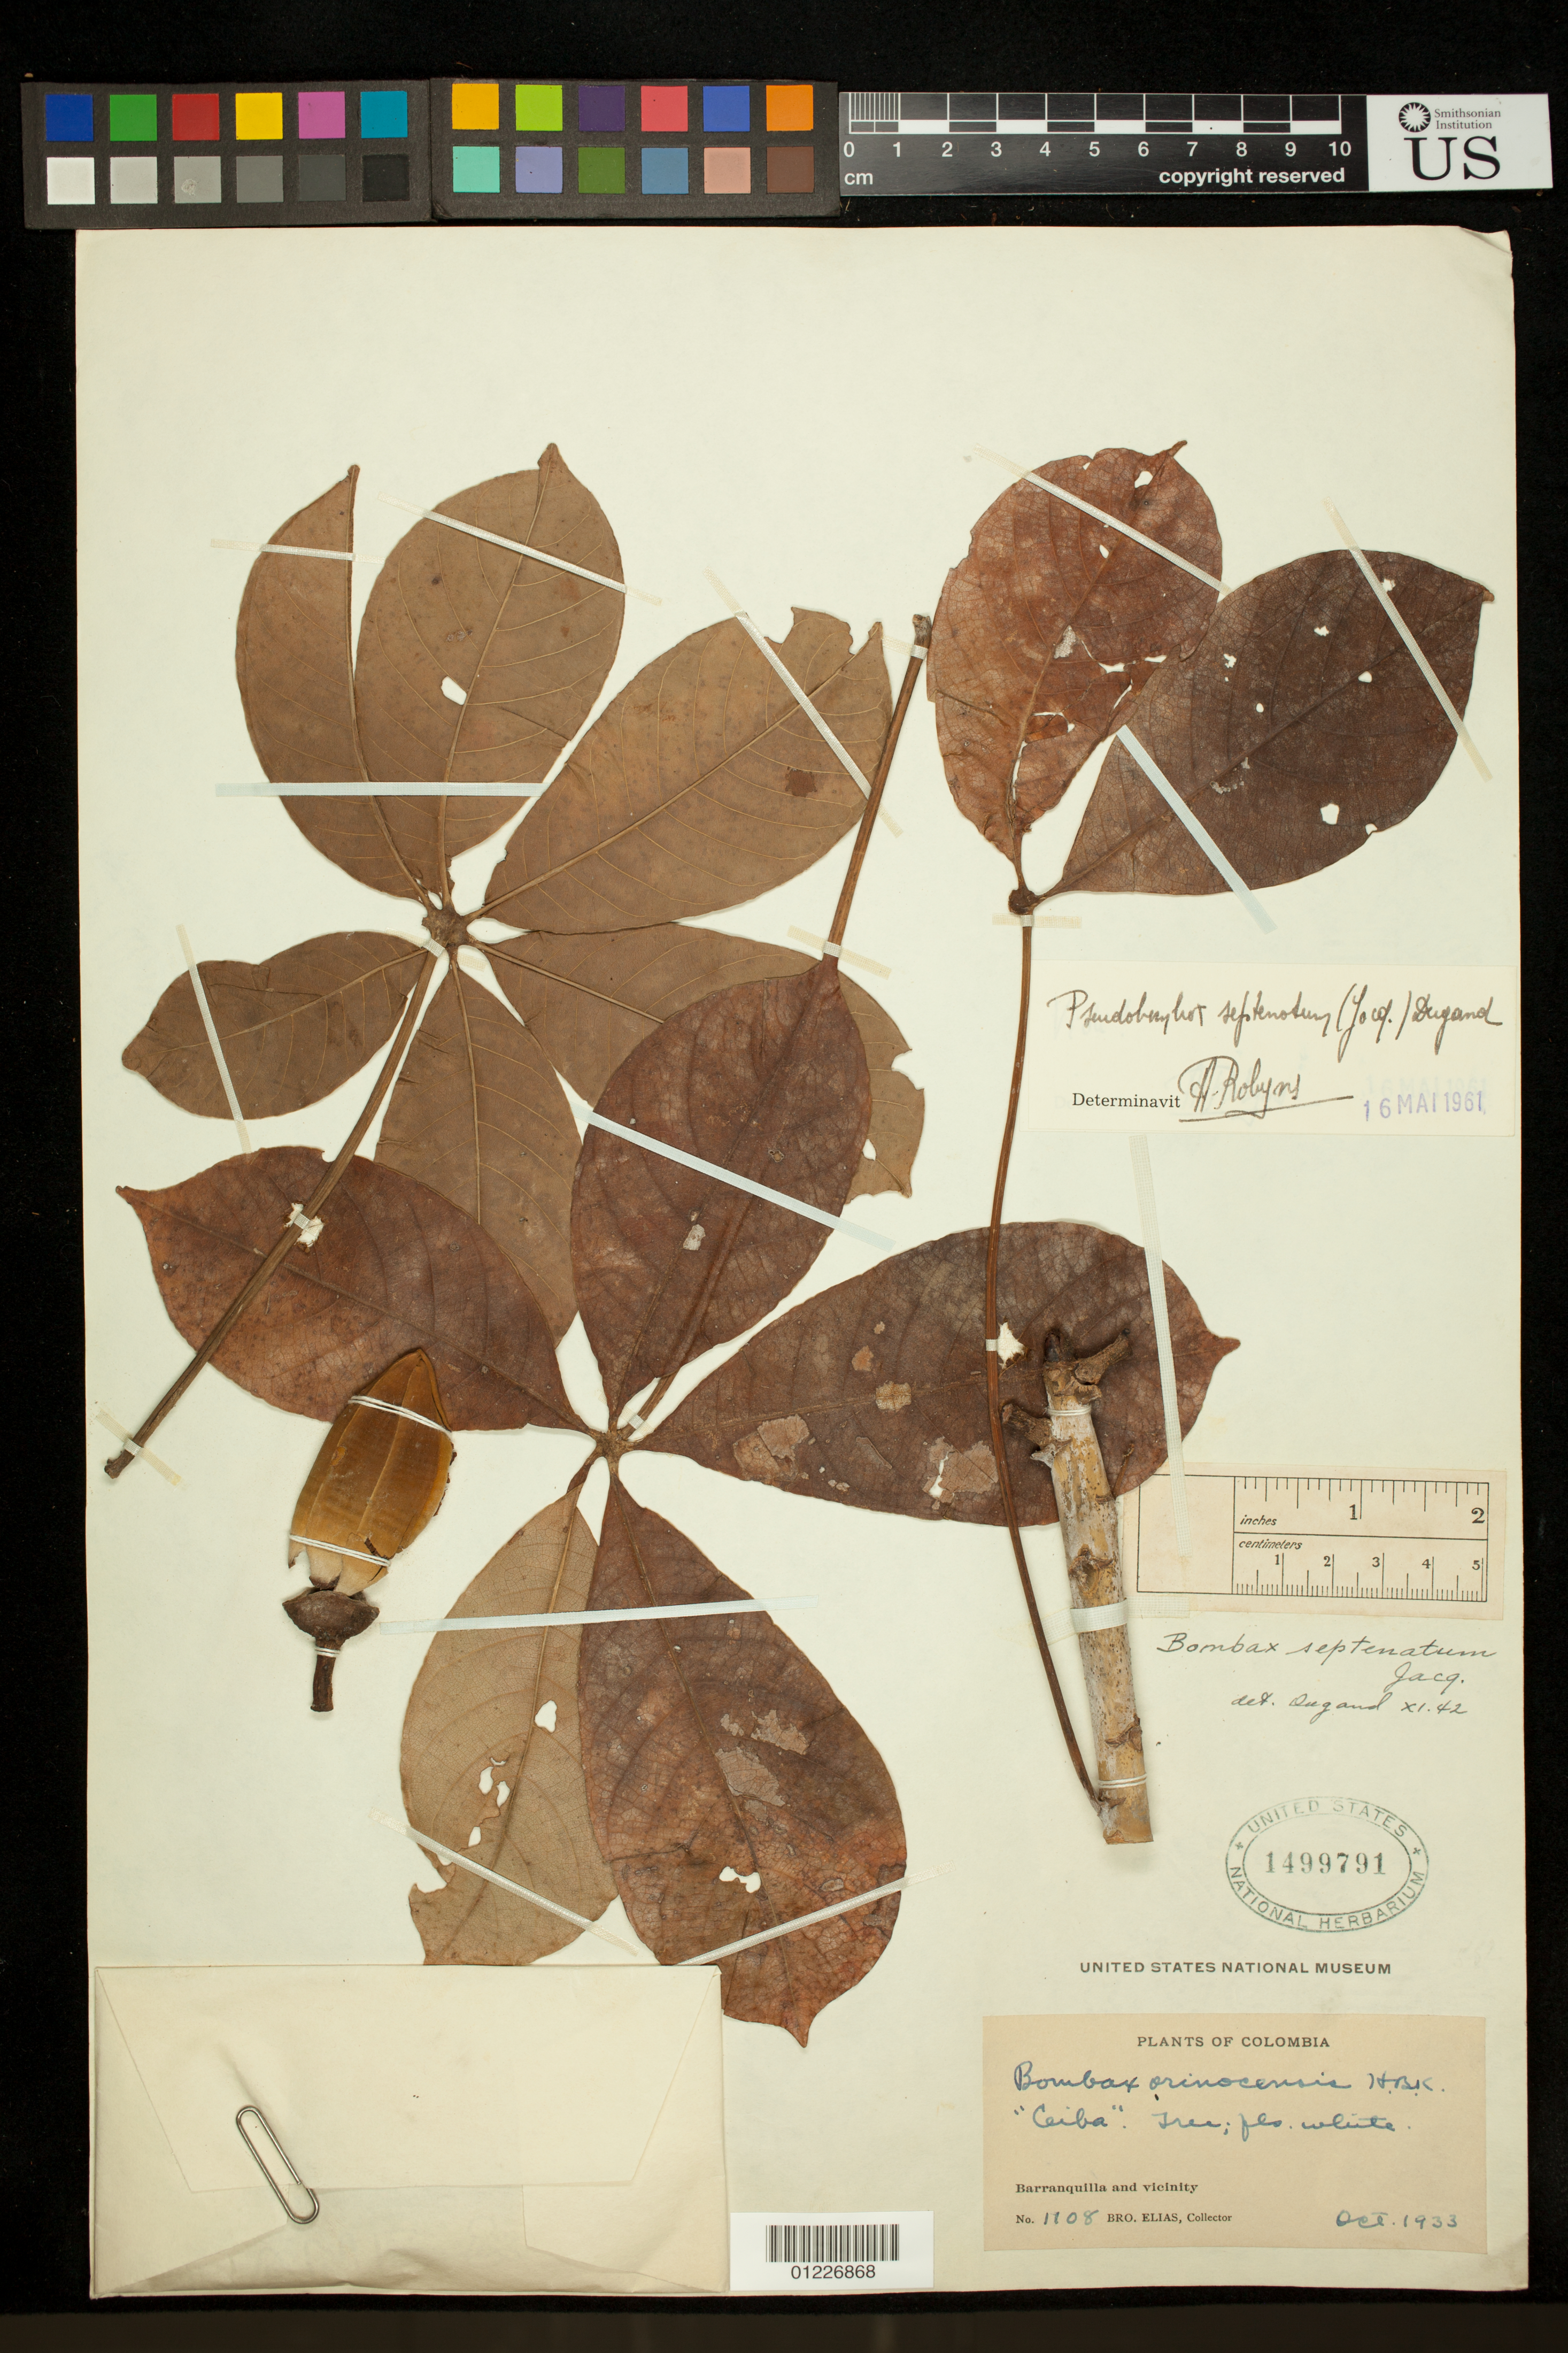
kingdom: Plantae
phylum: Tracheophyta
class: Magnoliopsida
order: Malvales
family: Malvaceae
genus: Pseudobombax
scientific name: Pseudobombax septenatum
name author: (Jacq.) Dugand G.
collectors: Bro. Elias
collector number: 1108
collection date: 1933-10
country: Colombia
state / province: Atlántico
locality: Barranquilla and vicinity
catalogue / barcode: US 1499791